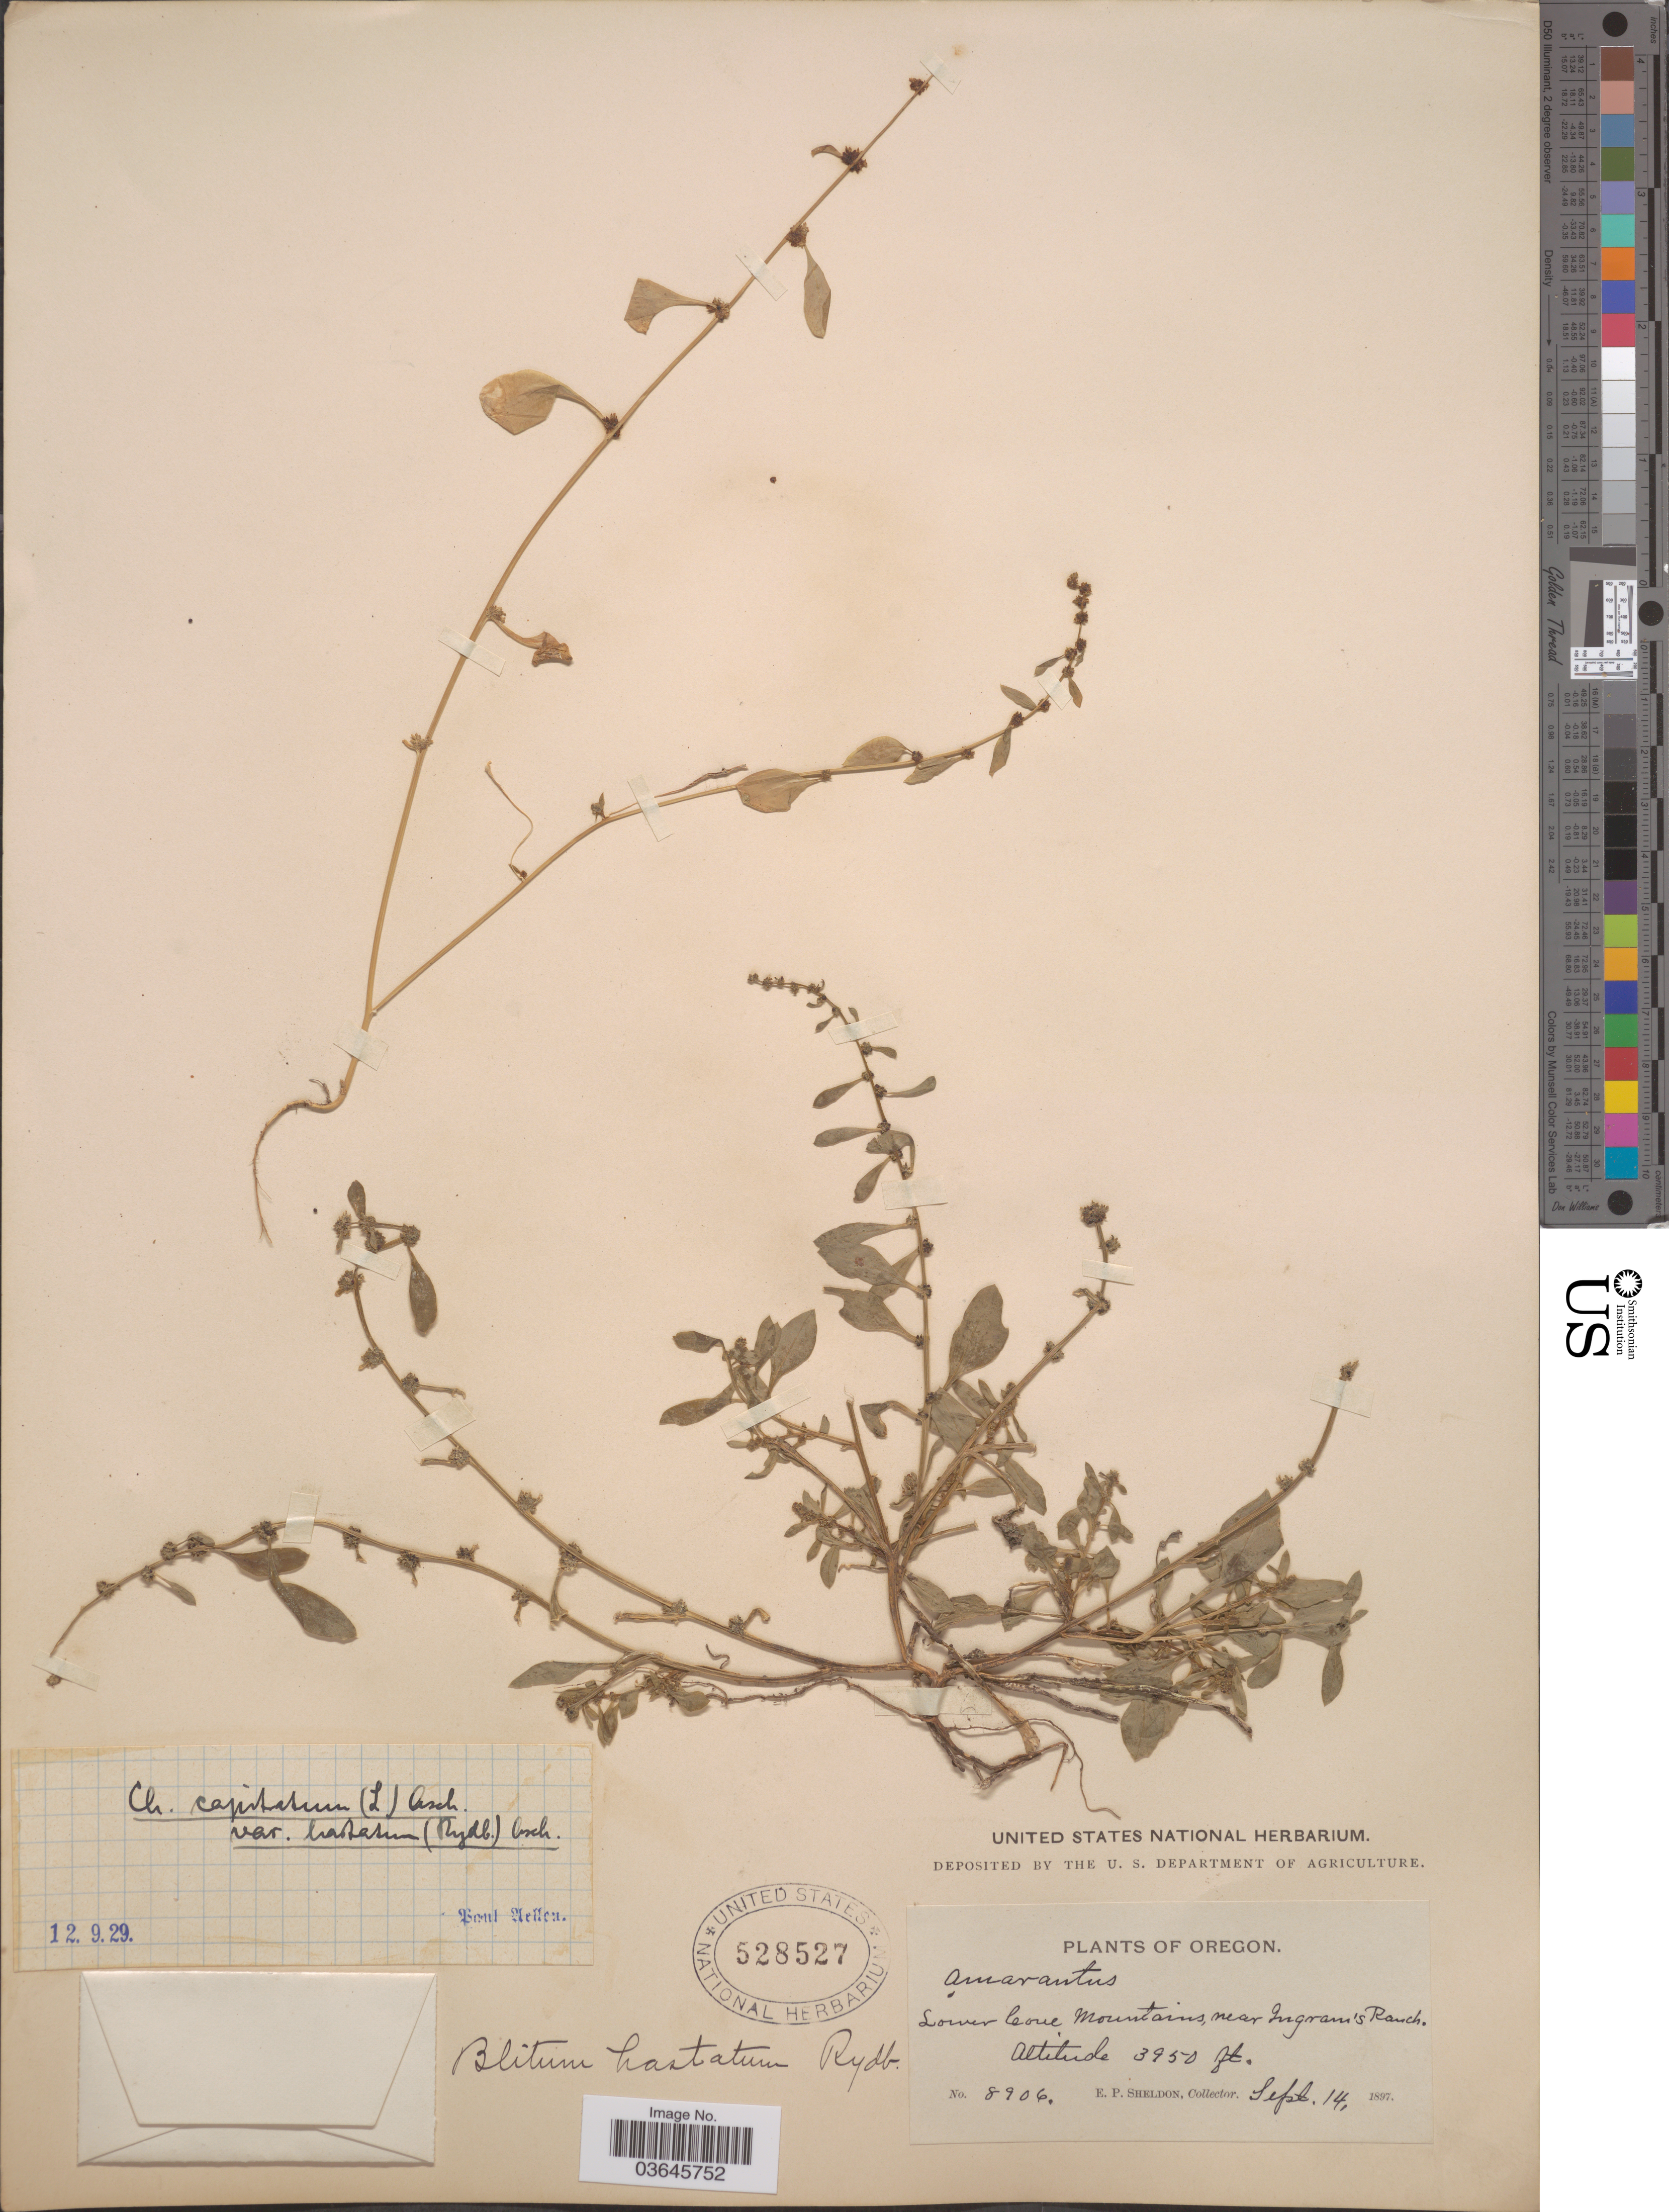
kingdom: Plantae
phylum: Tracheophyta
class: Magnoliopsida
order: Caryophyllales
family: Amaranthaceae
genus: Blitum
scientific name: Blitum hastatum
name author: Rydb.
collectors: E. P. Sheldon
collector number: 8906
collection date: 1897-09-14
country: United States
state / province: Oregon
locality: Lower Cone Mountains, near Ingram's Ranch.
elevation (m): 1204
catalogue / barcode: US 528527